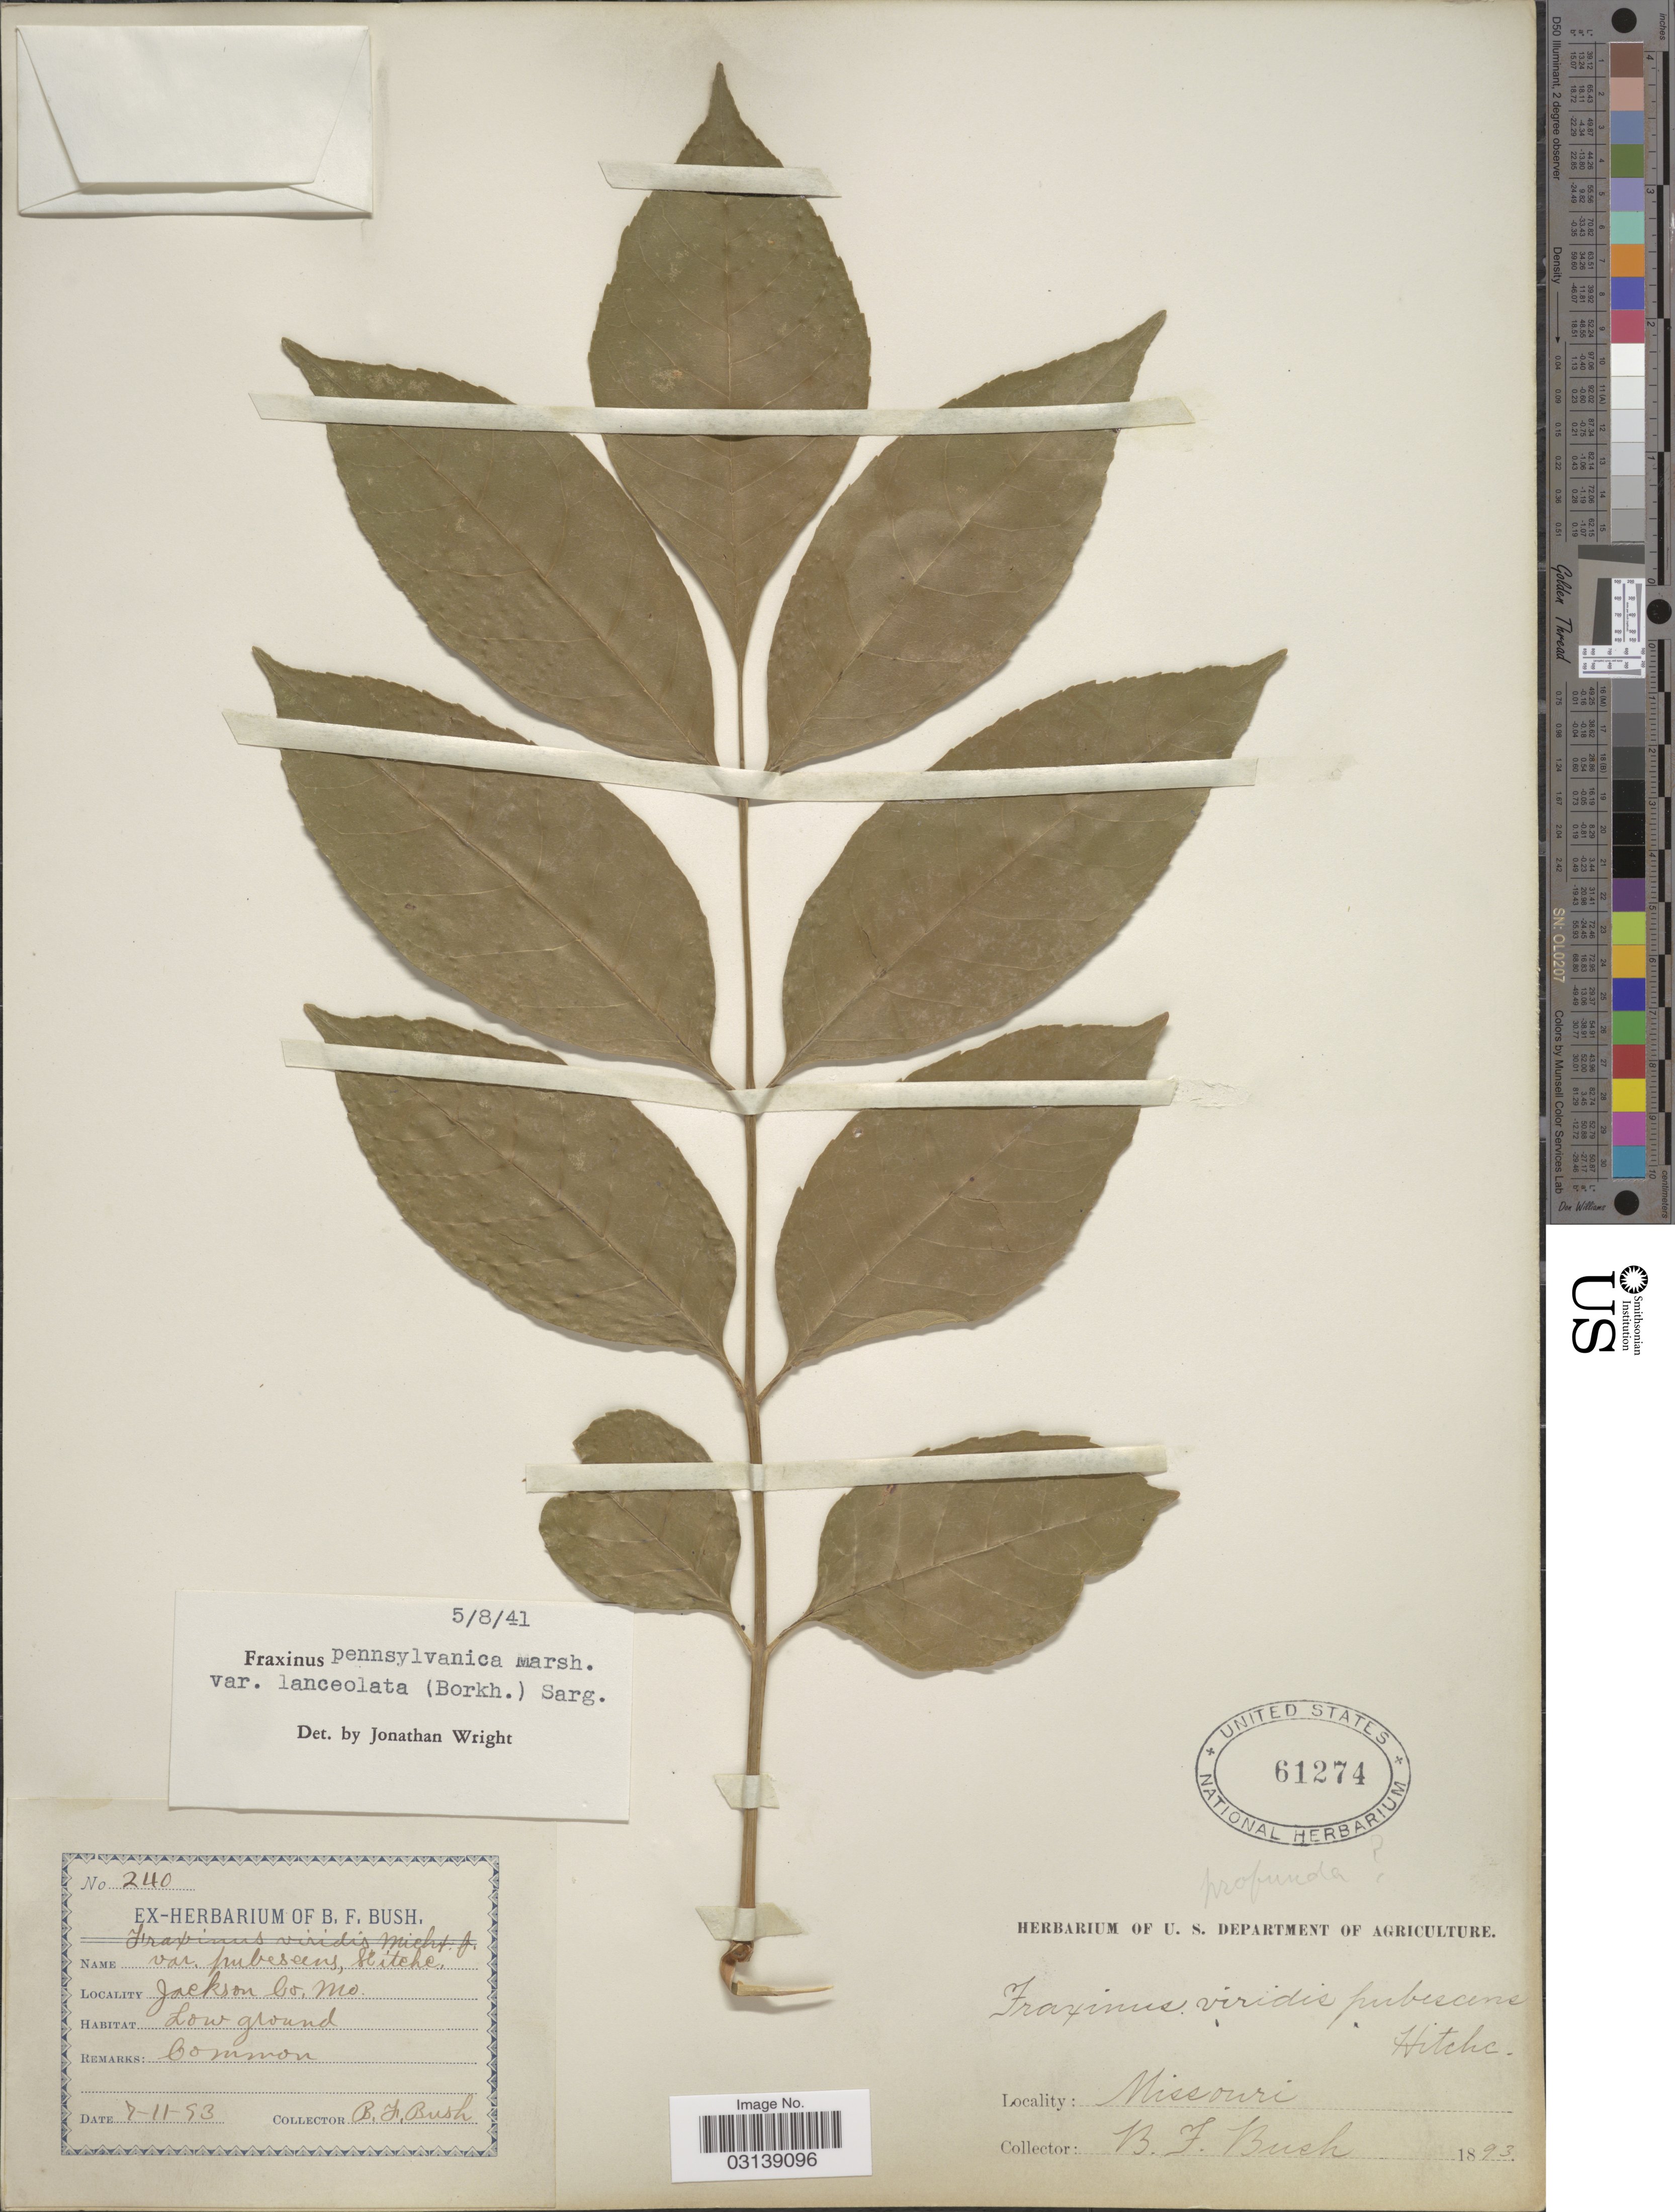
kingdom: Plantae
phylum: Tracheophyta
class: Magnoliopsida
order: Lamiales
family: Oleaceae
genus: Fraxinus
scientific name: Fraxinus pennsylvanica var. lanceolata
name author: Sarg.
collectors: B. F. Bush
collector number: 240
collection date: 1893-07-11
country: United States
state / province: Missouri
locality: Jackson Co.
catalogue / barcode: US 61274